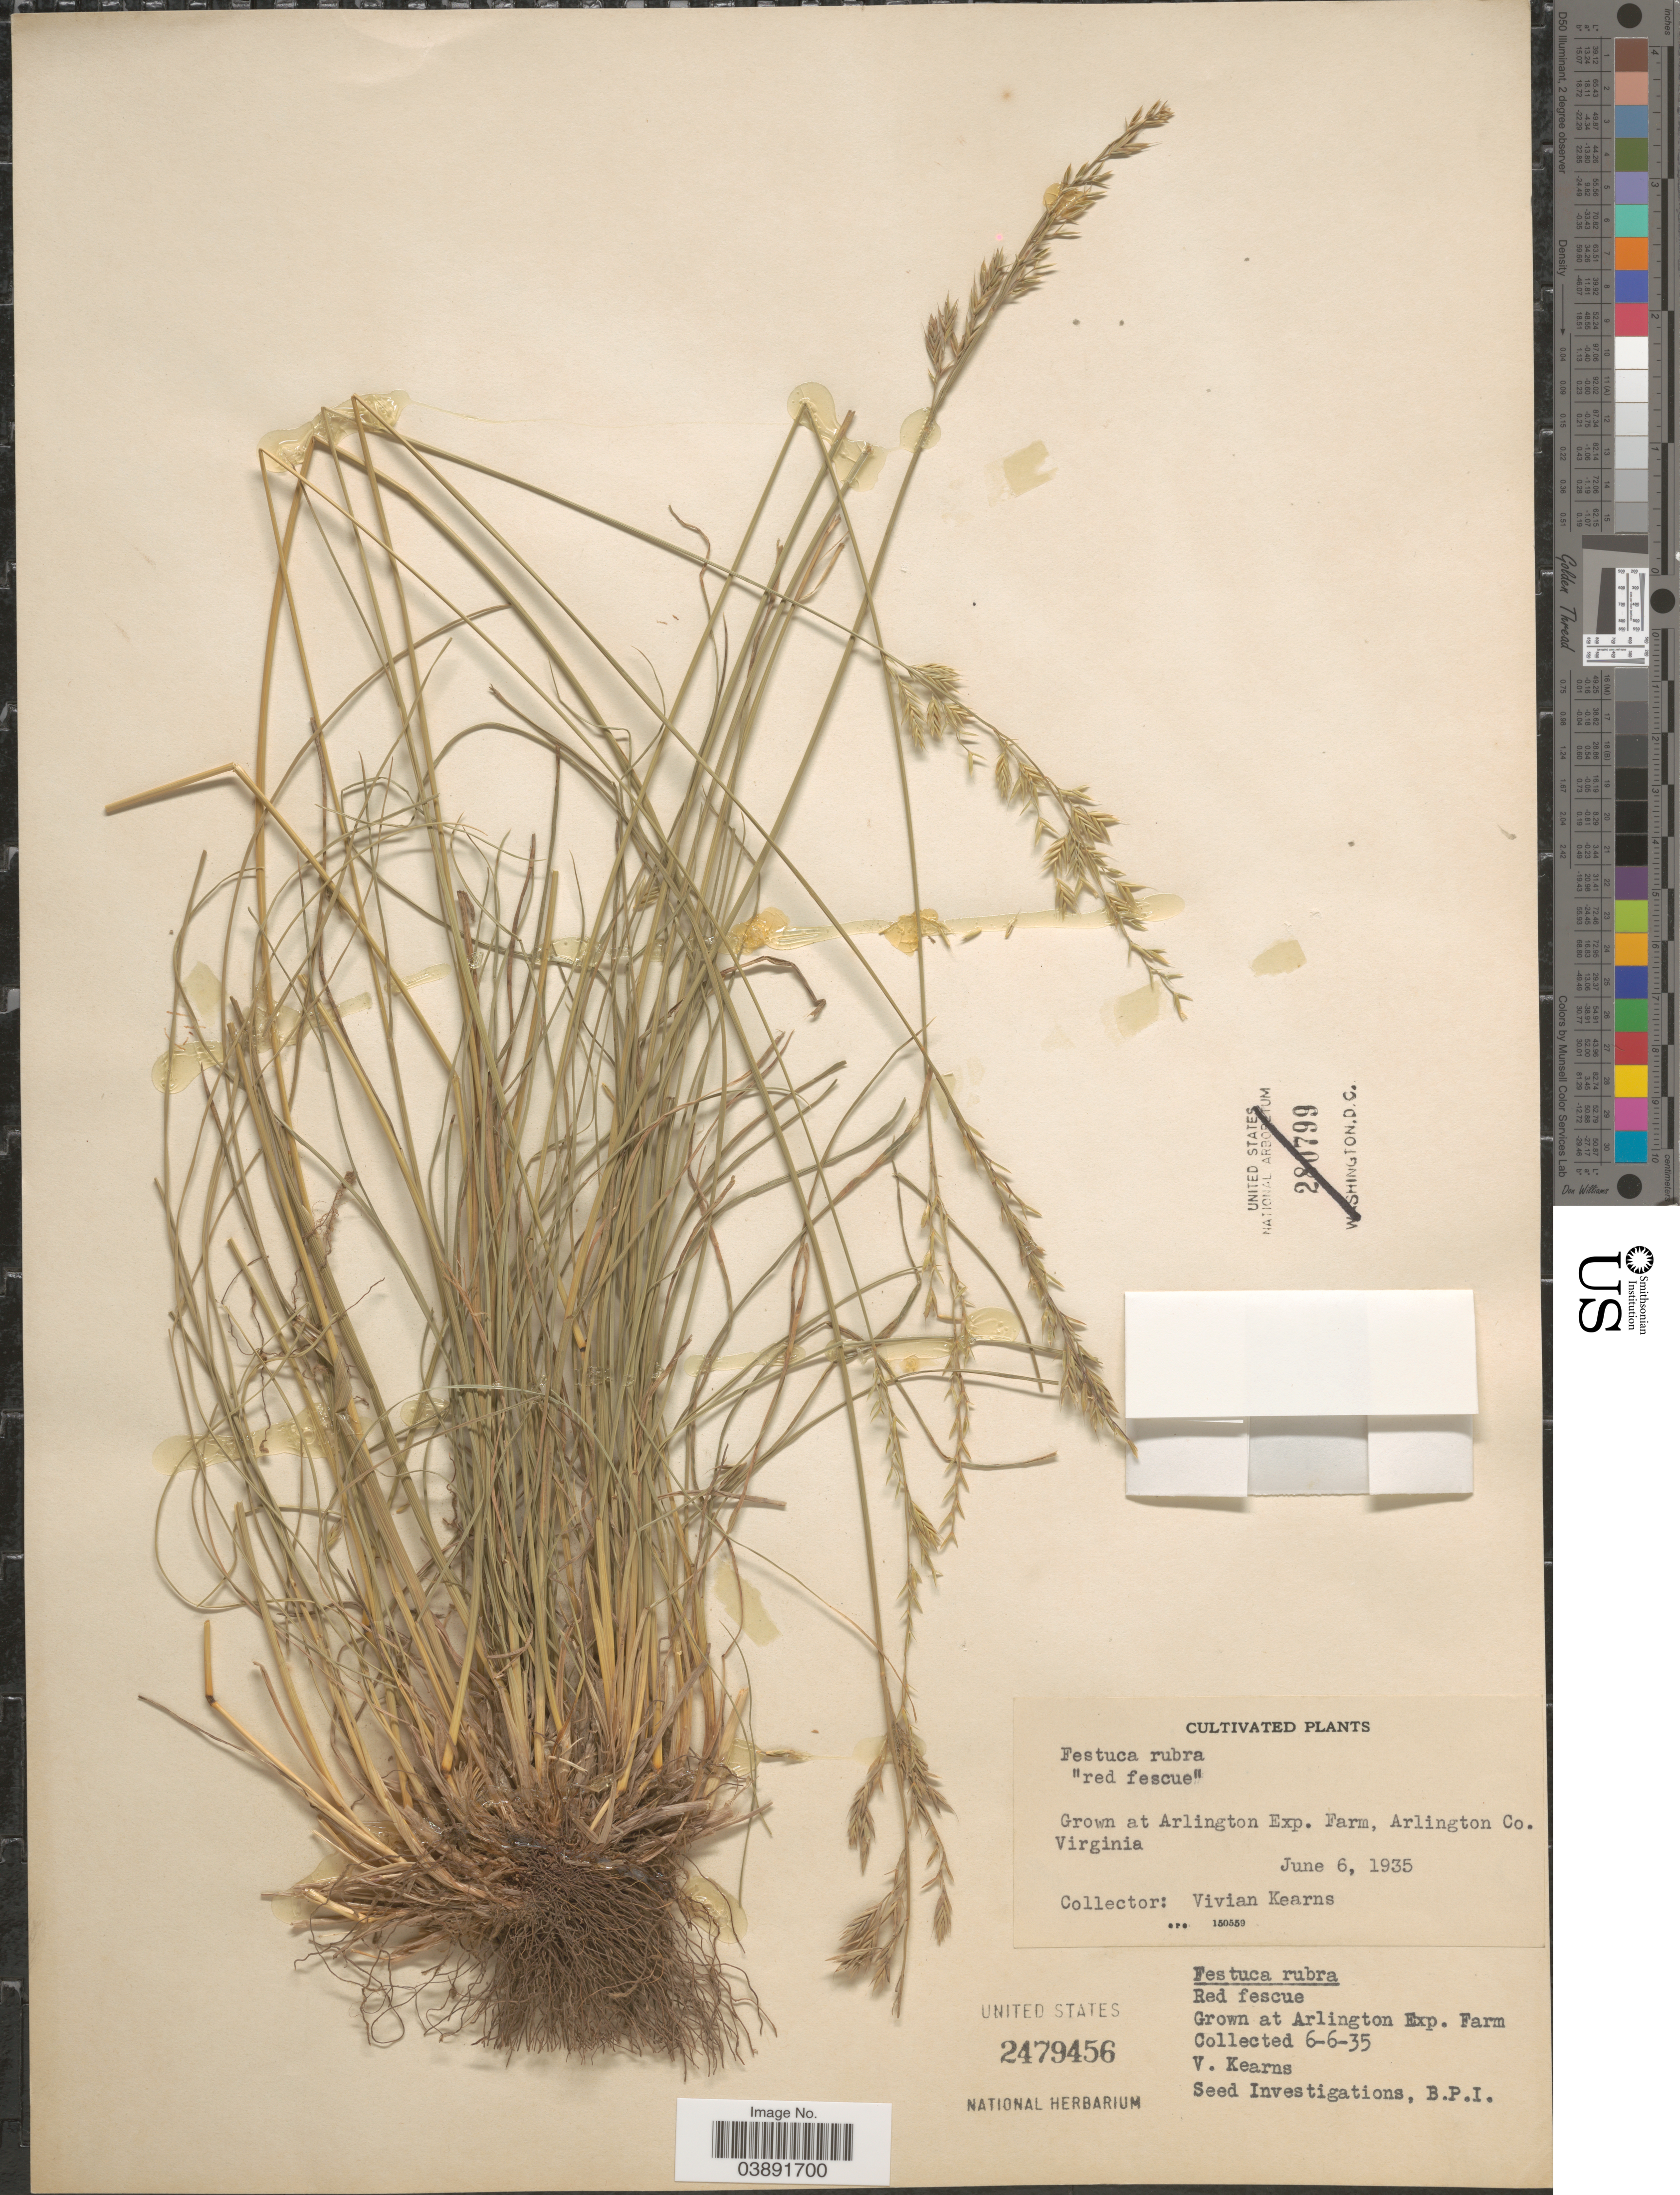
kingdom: Plantae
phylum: Tracheophyta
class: Liliopsida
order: Poales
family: Poaceae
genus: Festuca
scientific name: Festuca rubra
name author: L.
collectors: V. Kearns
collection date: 1935-06-06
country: United States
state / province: Virginia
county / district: Arlington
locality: Arlington Exp. Farm, Arlington Co.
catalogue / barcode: US 2479456